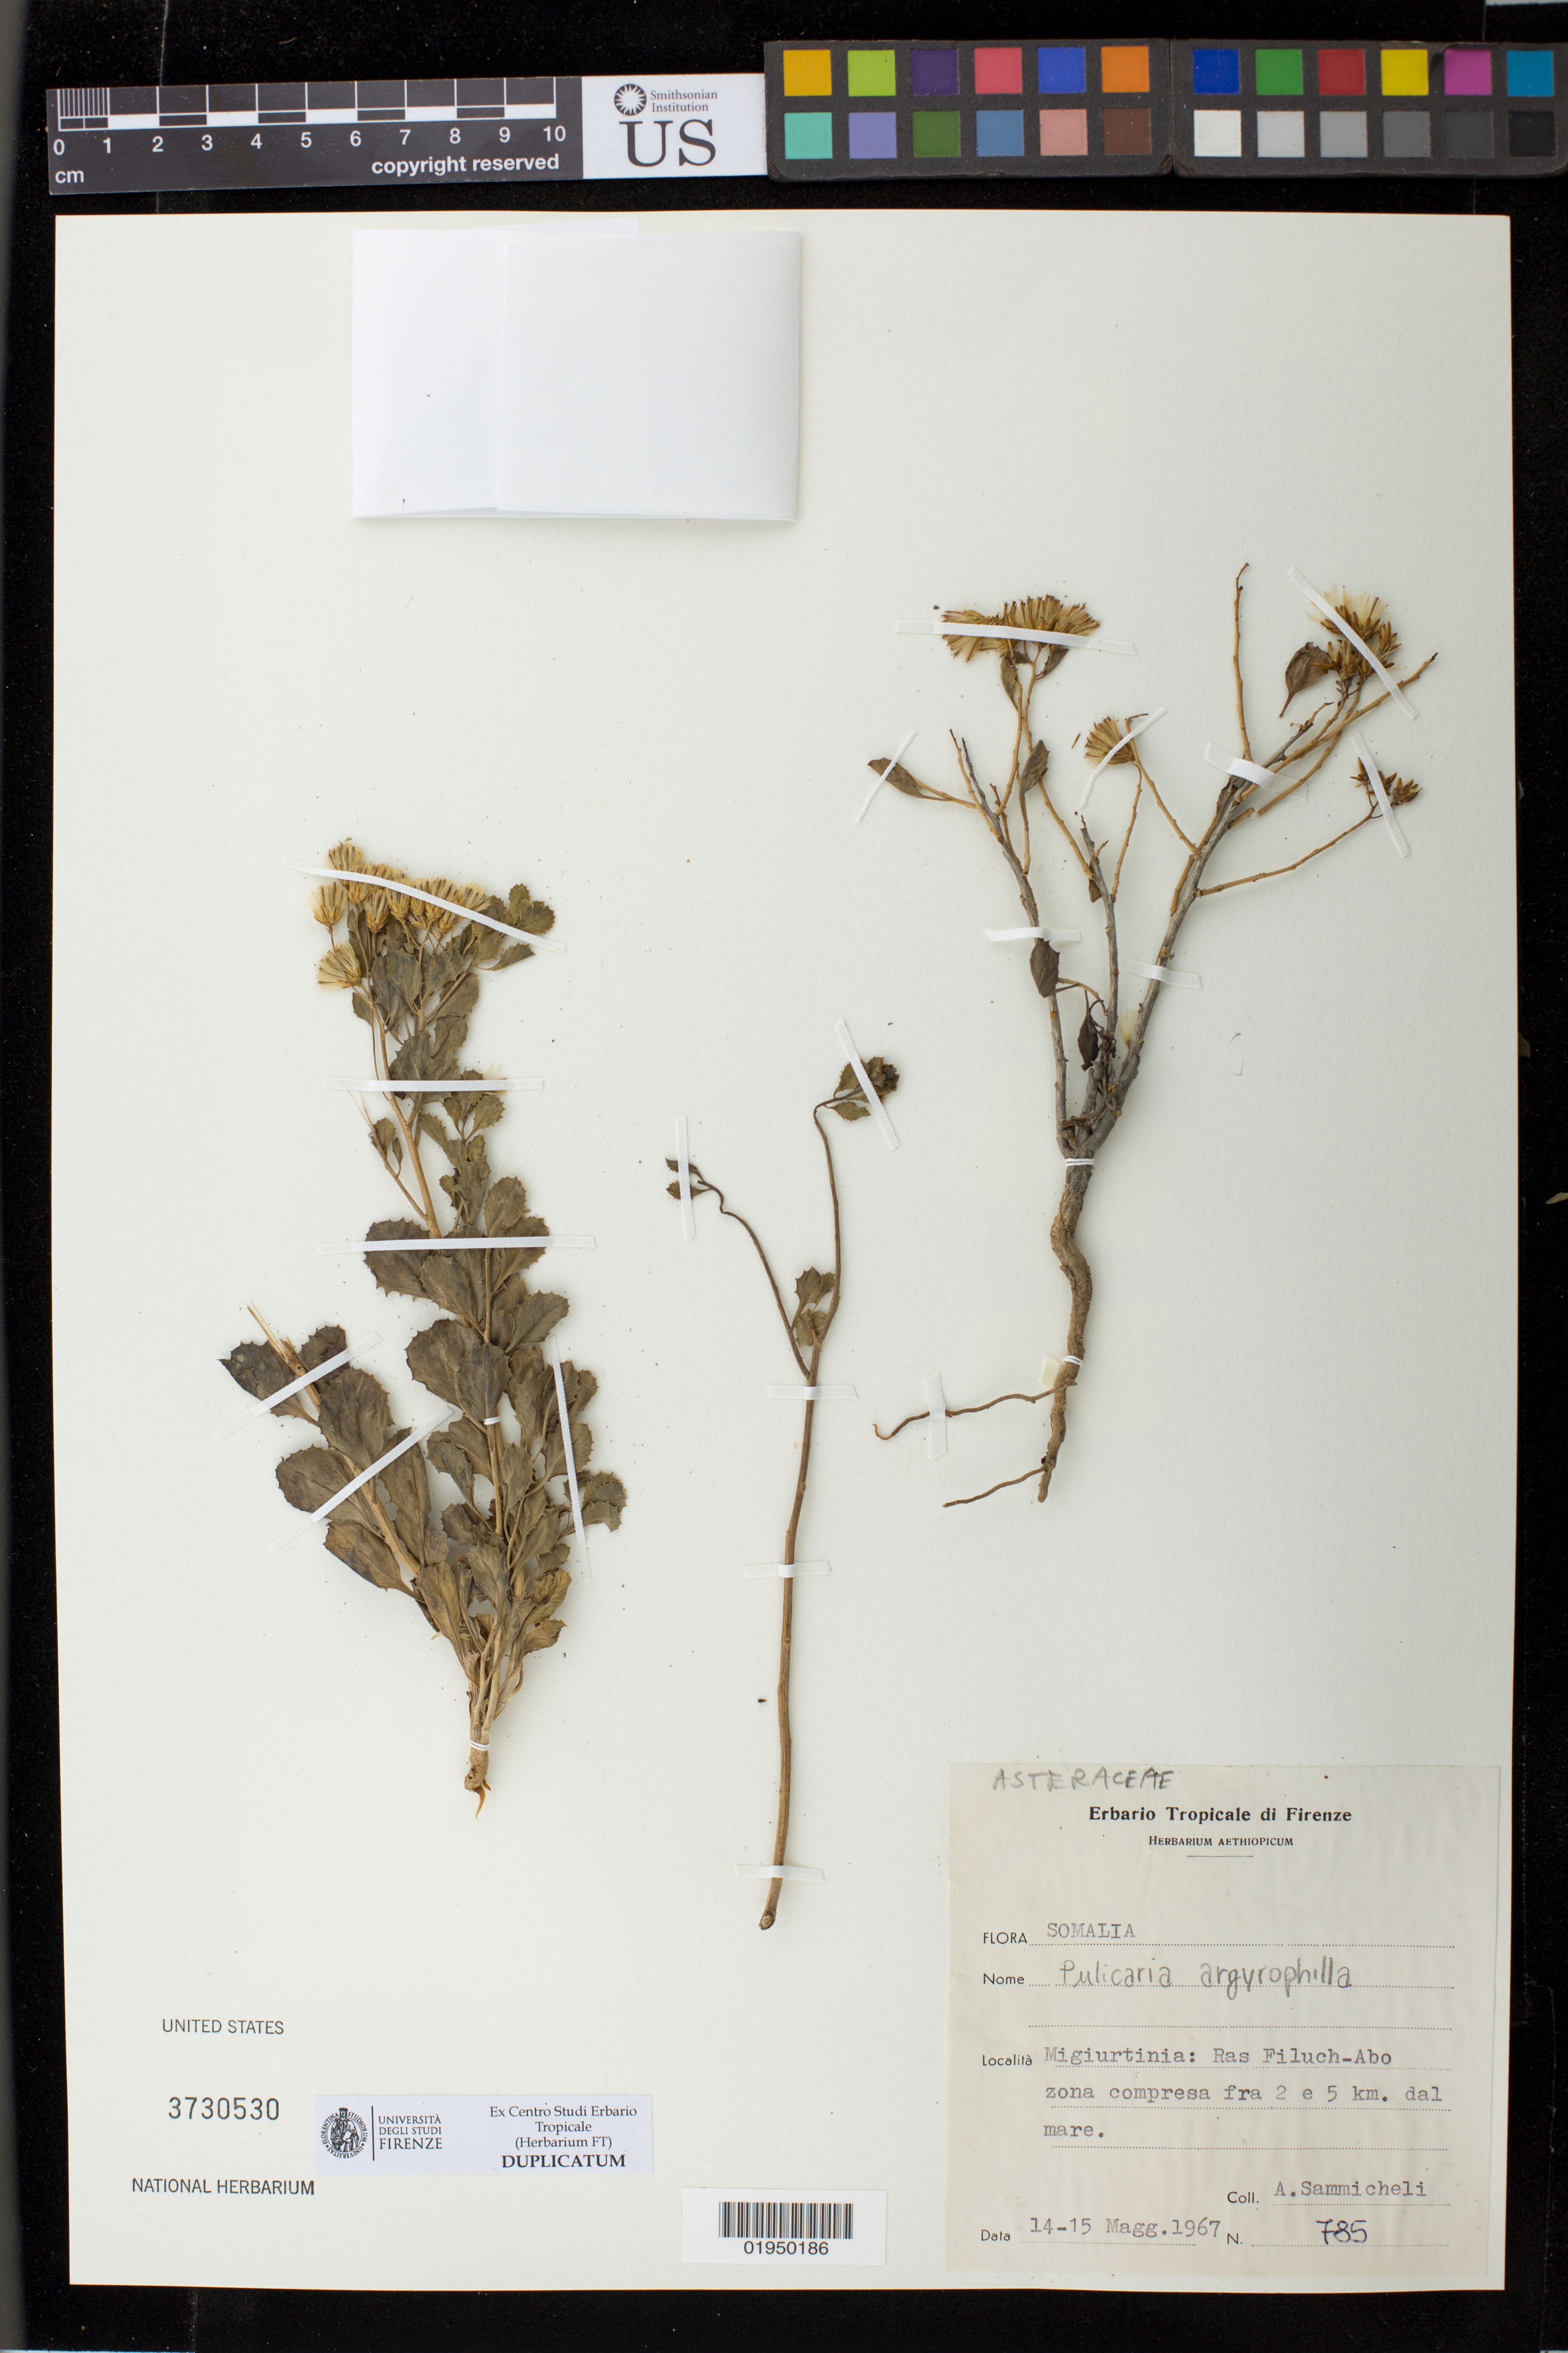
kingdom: Plantae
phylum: Tracheophyta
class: Magnoliopsida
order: Asterales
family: Asteraceae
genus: Pulicaria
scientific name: Pulicaria argyrophylla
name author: Franch.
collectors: A. Sammicheli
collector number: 785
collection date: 1976-05-14/1976-05-15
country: Somalia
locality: Migiurtinia: Ras Filuch-abo zona compresa fra 2 e 5 km. dal mare.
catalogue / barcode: US 3730530